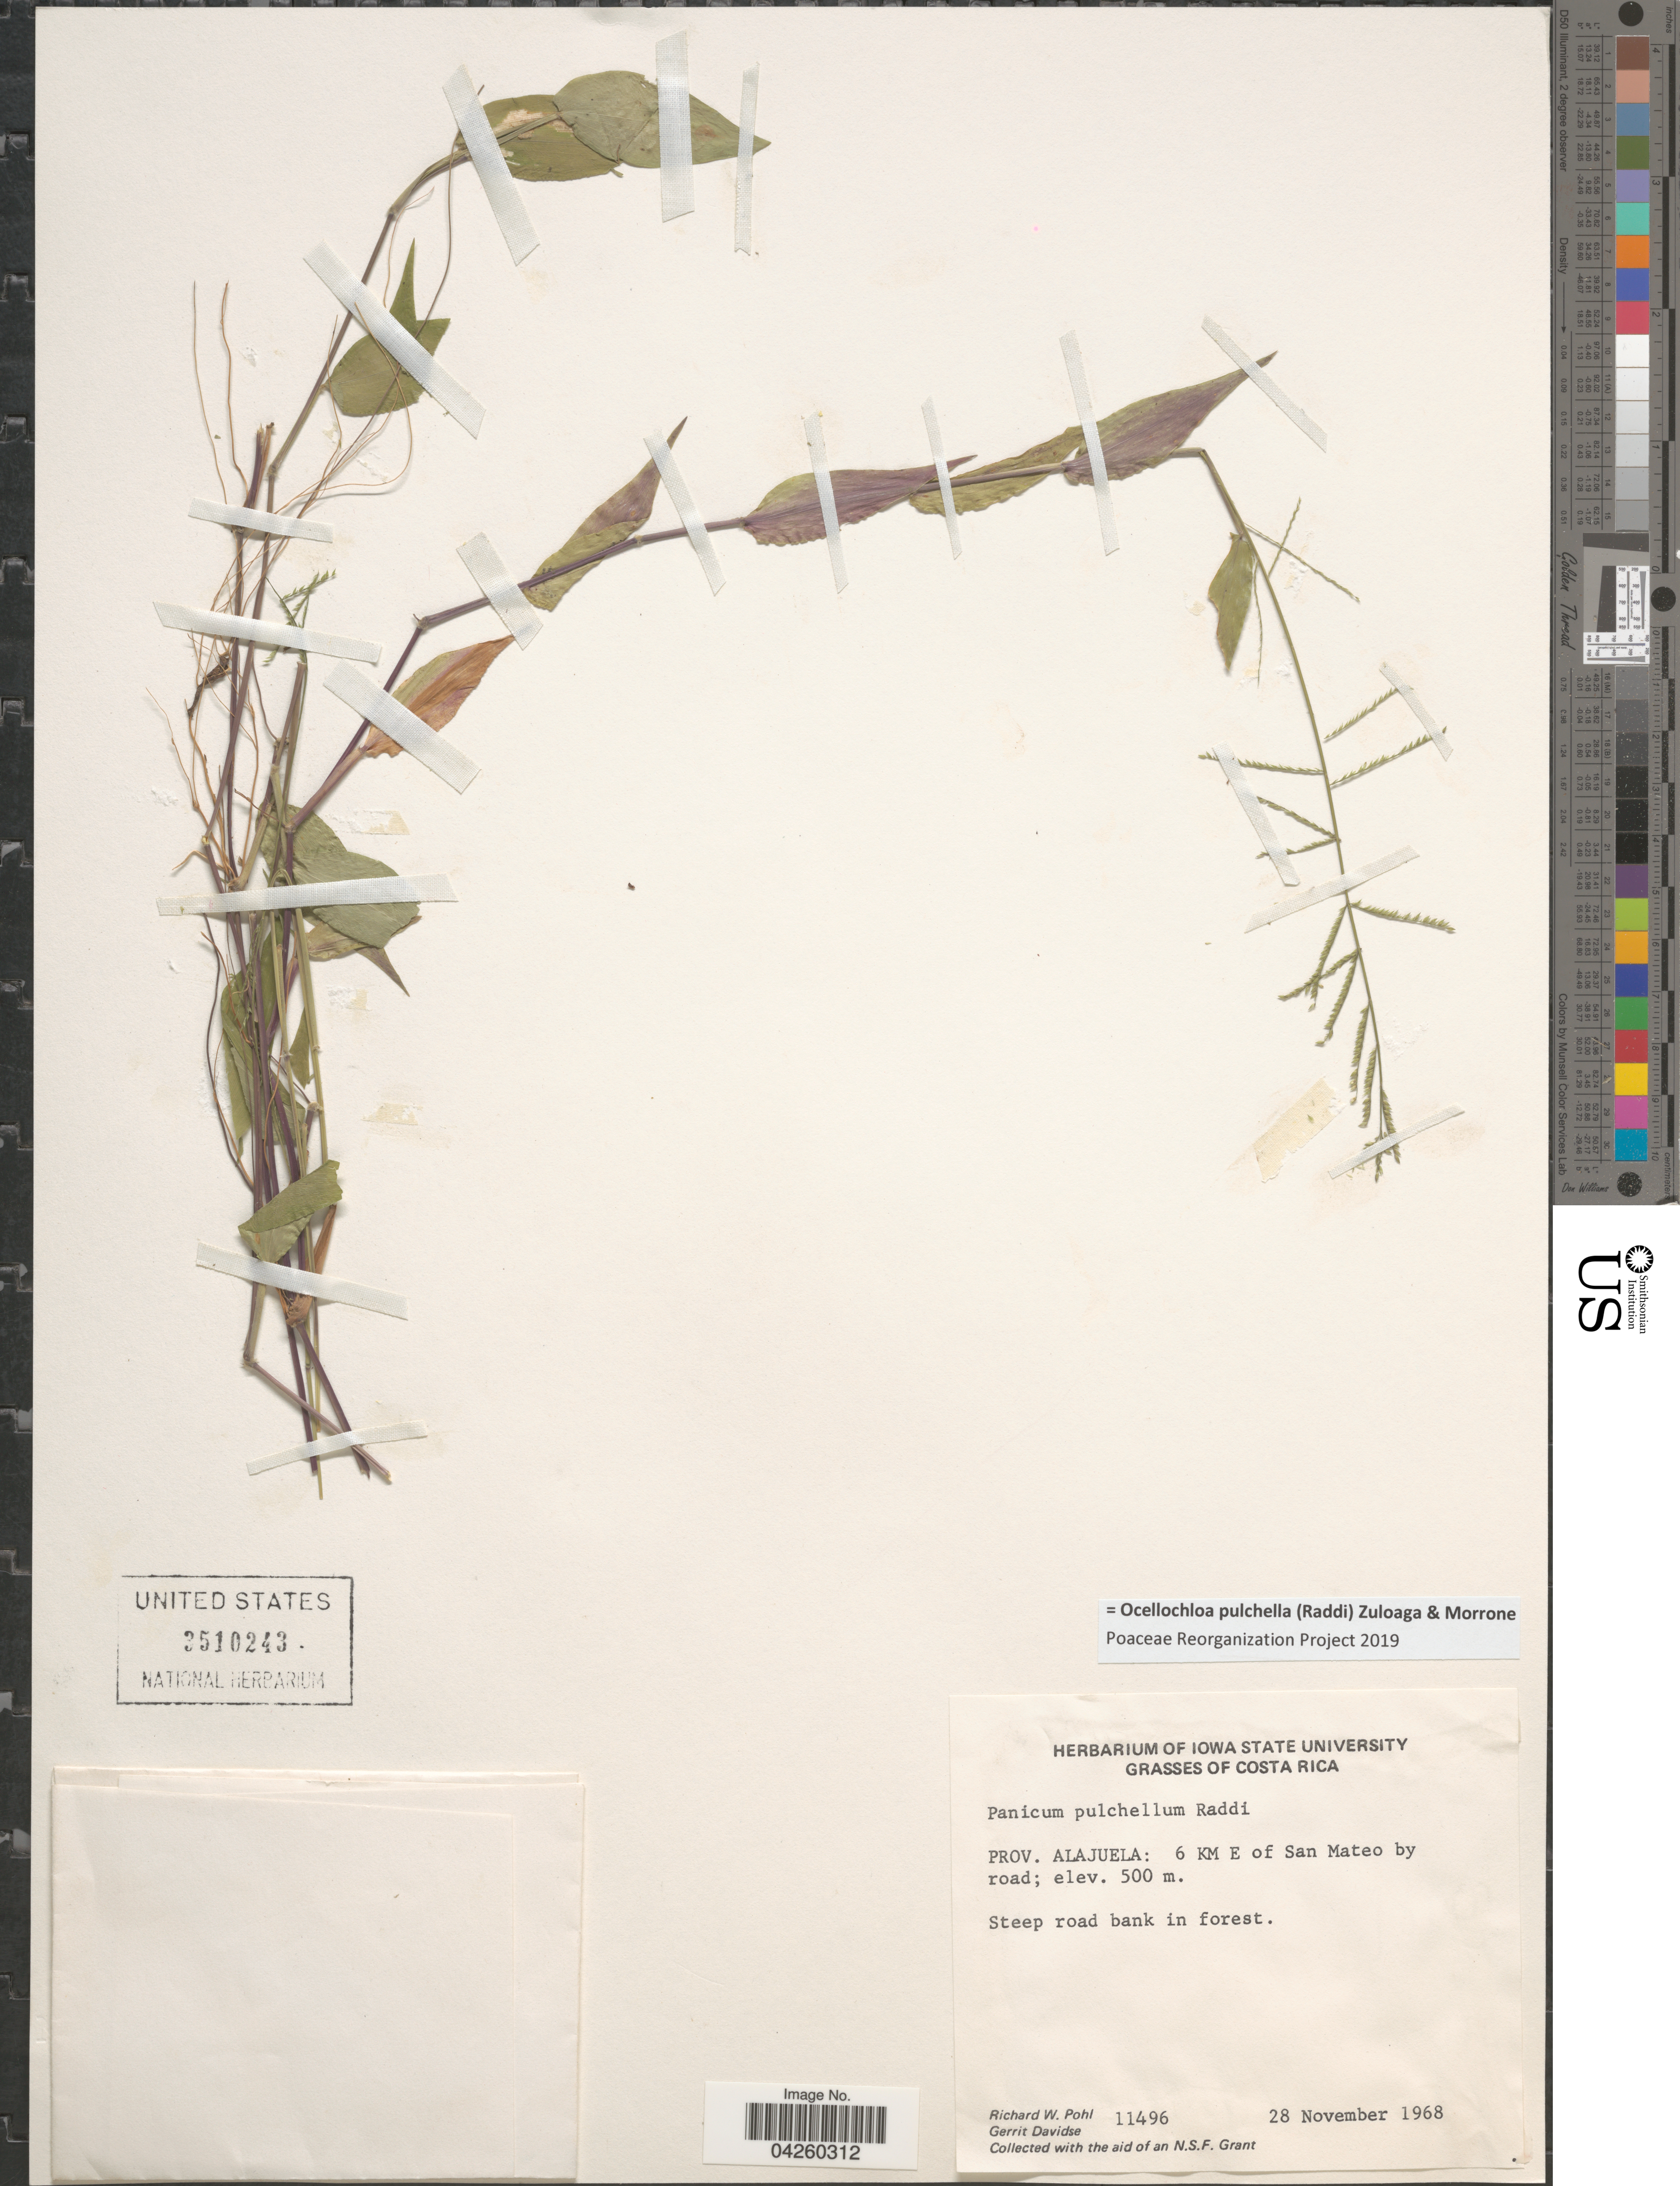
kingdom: Plantae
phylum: Tracheophyta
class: Liliopsida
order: Poales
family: Poaceae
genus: Ocellochloa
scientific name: Ocellochloa pulchella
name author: (Raddi) Zuloaga & Morrone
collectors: R. W. Pohl & G. Davidse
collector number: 11496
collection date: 1968-11-28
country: Costa Rica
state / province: Alajuela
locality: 6 KM E of San Mateo by road.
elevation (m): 500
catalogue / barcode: US 3510243